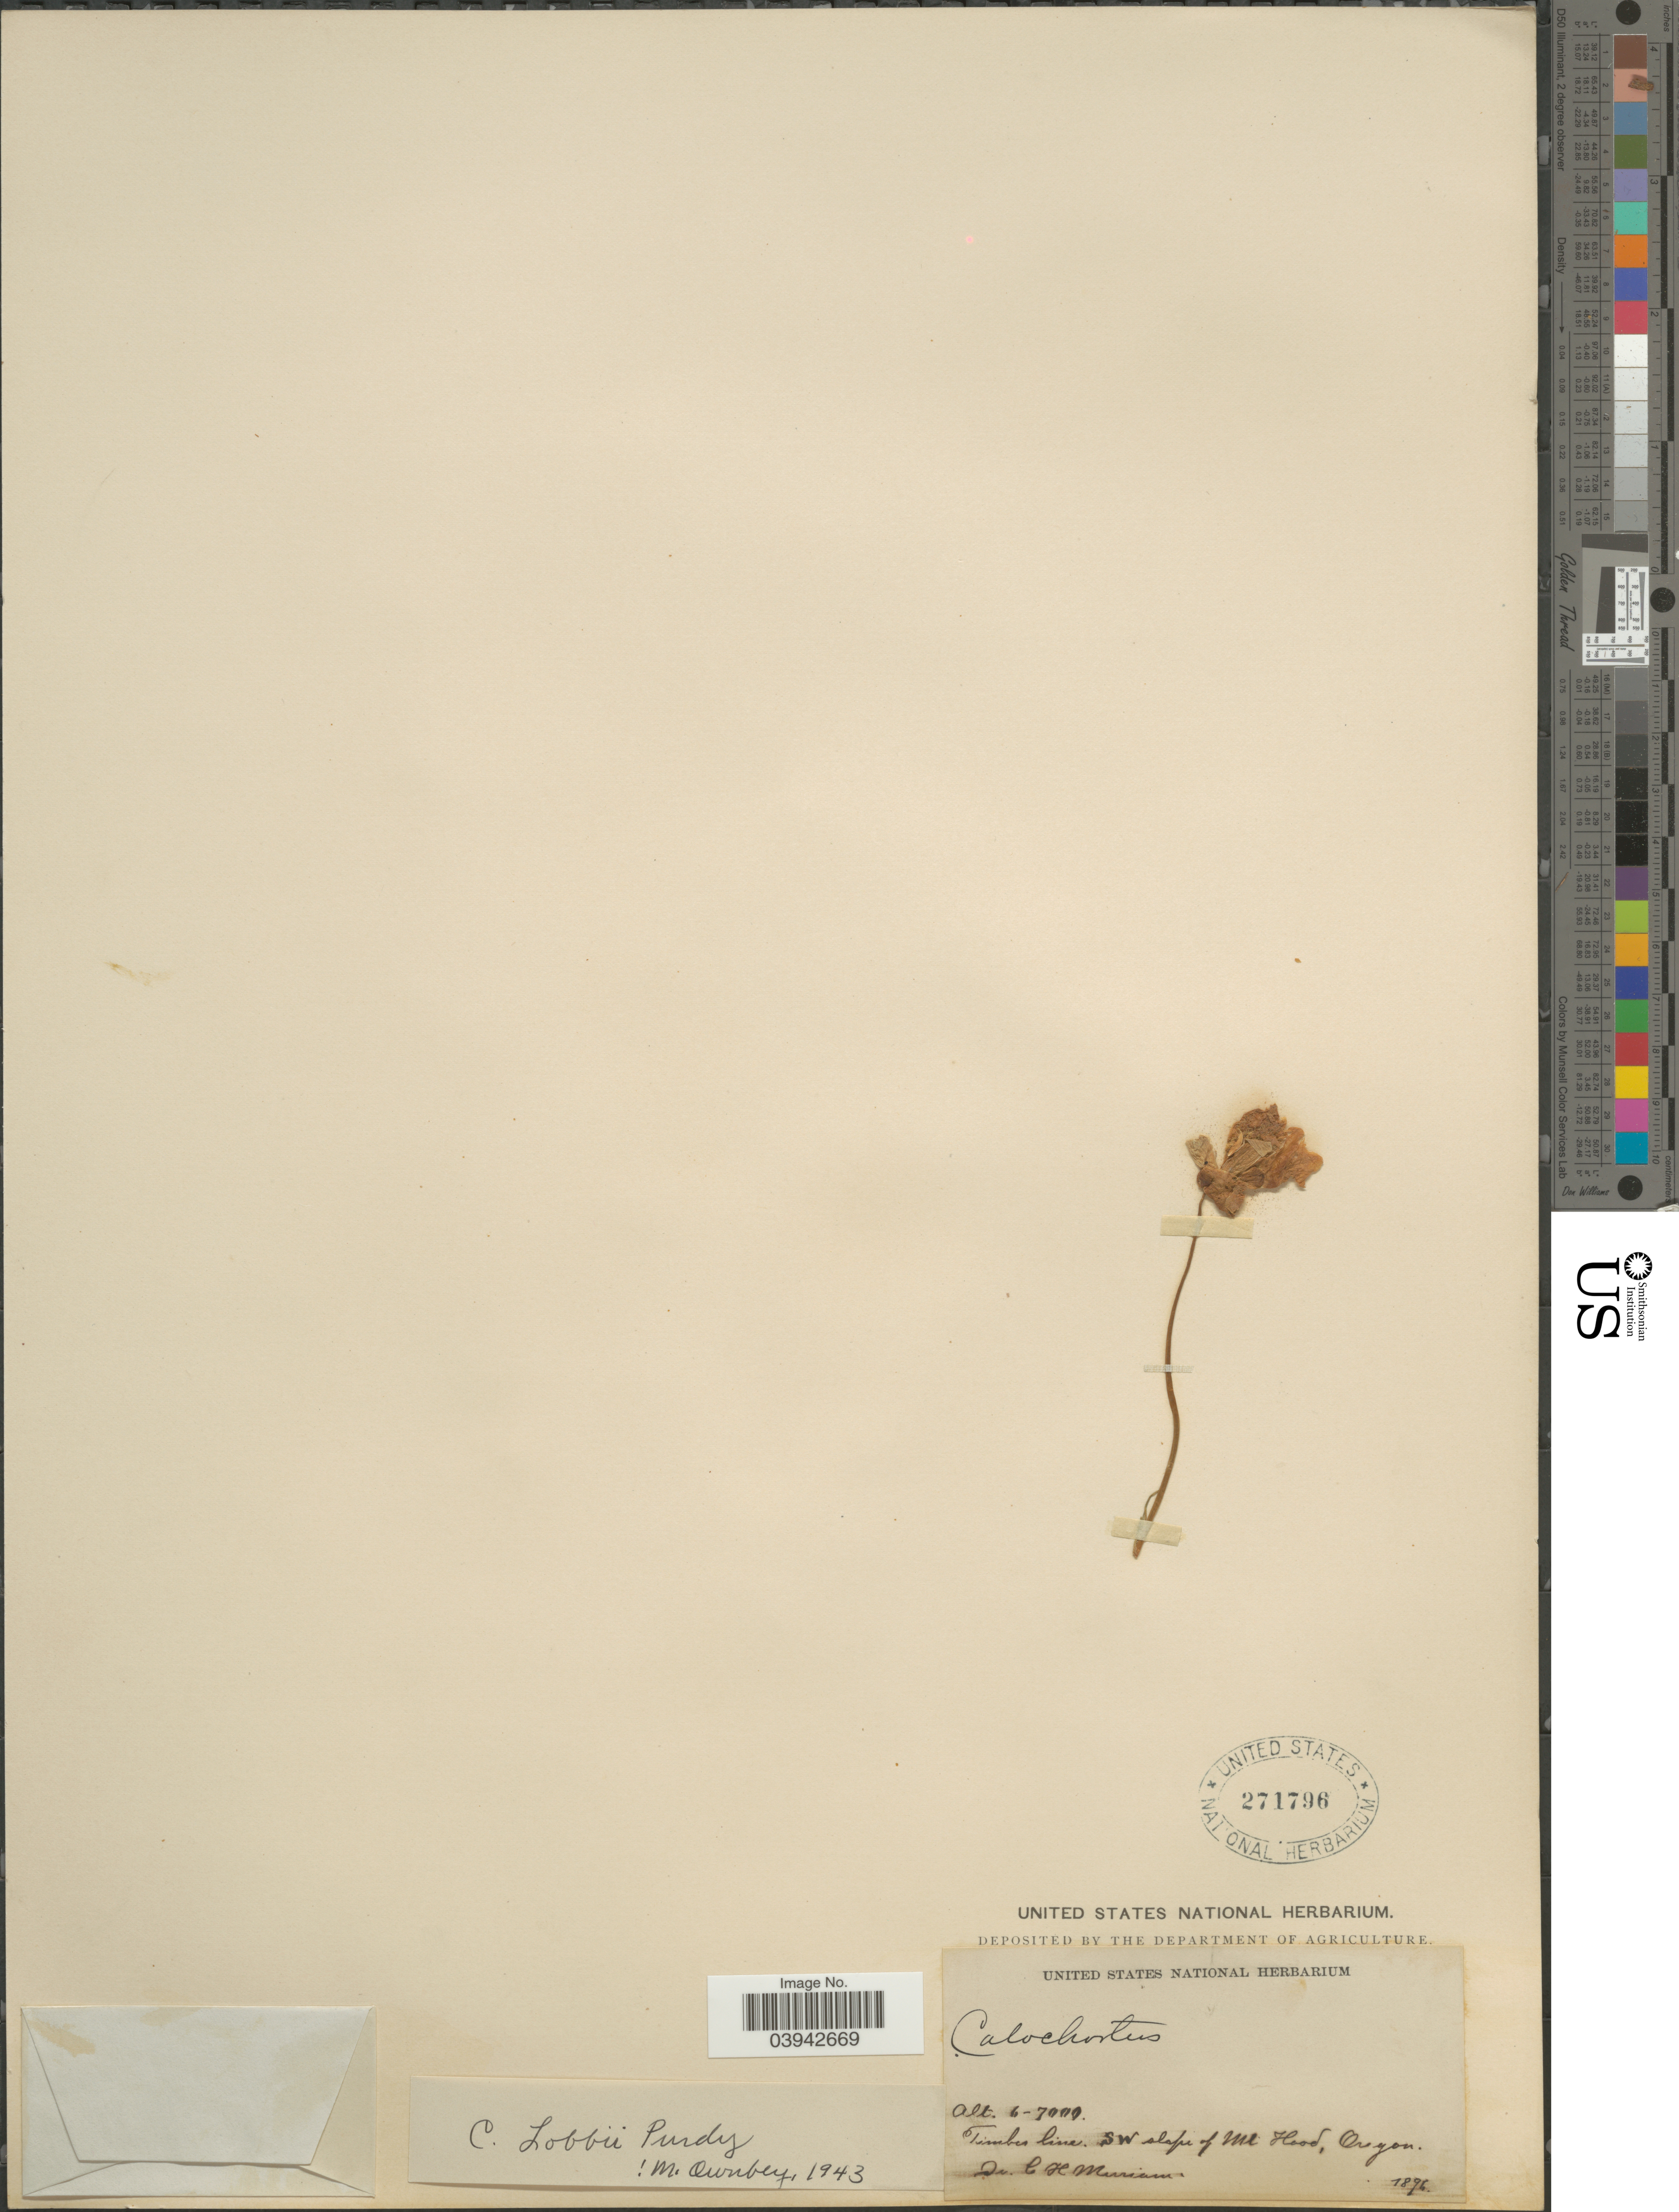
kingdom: Plantae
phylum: Tracheophyta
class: Liliopsida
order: Liliales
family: Liliaceae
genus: Calochortus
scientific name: Calochortus lobbii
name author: Purdy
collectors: C. Merriam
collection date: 1896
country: United States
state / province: Oregon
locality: Timber line. SW slope of Mt Hood.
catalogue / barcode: US 271796